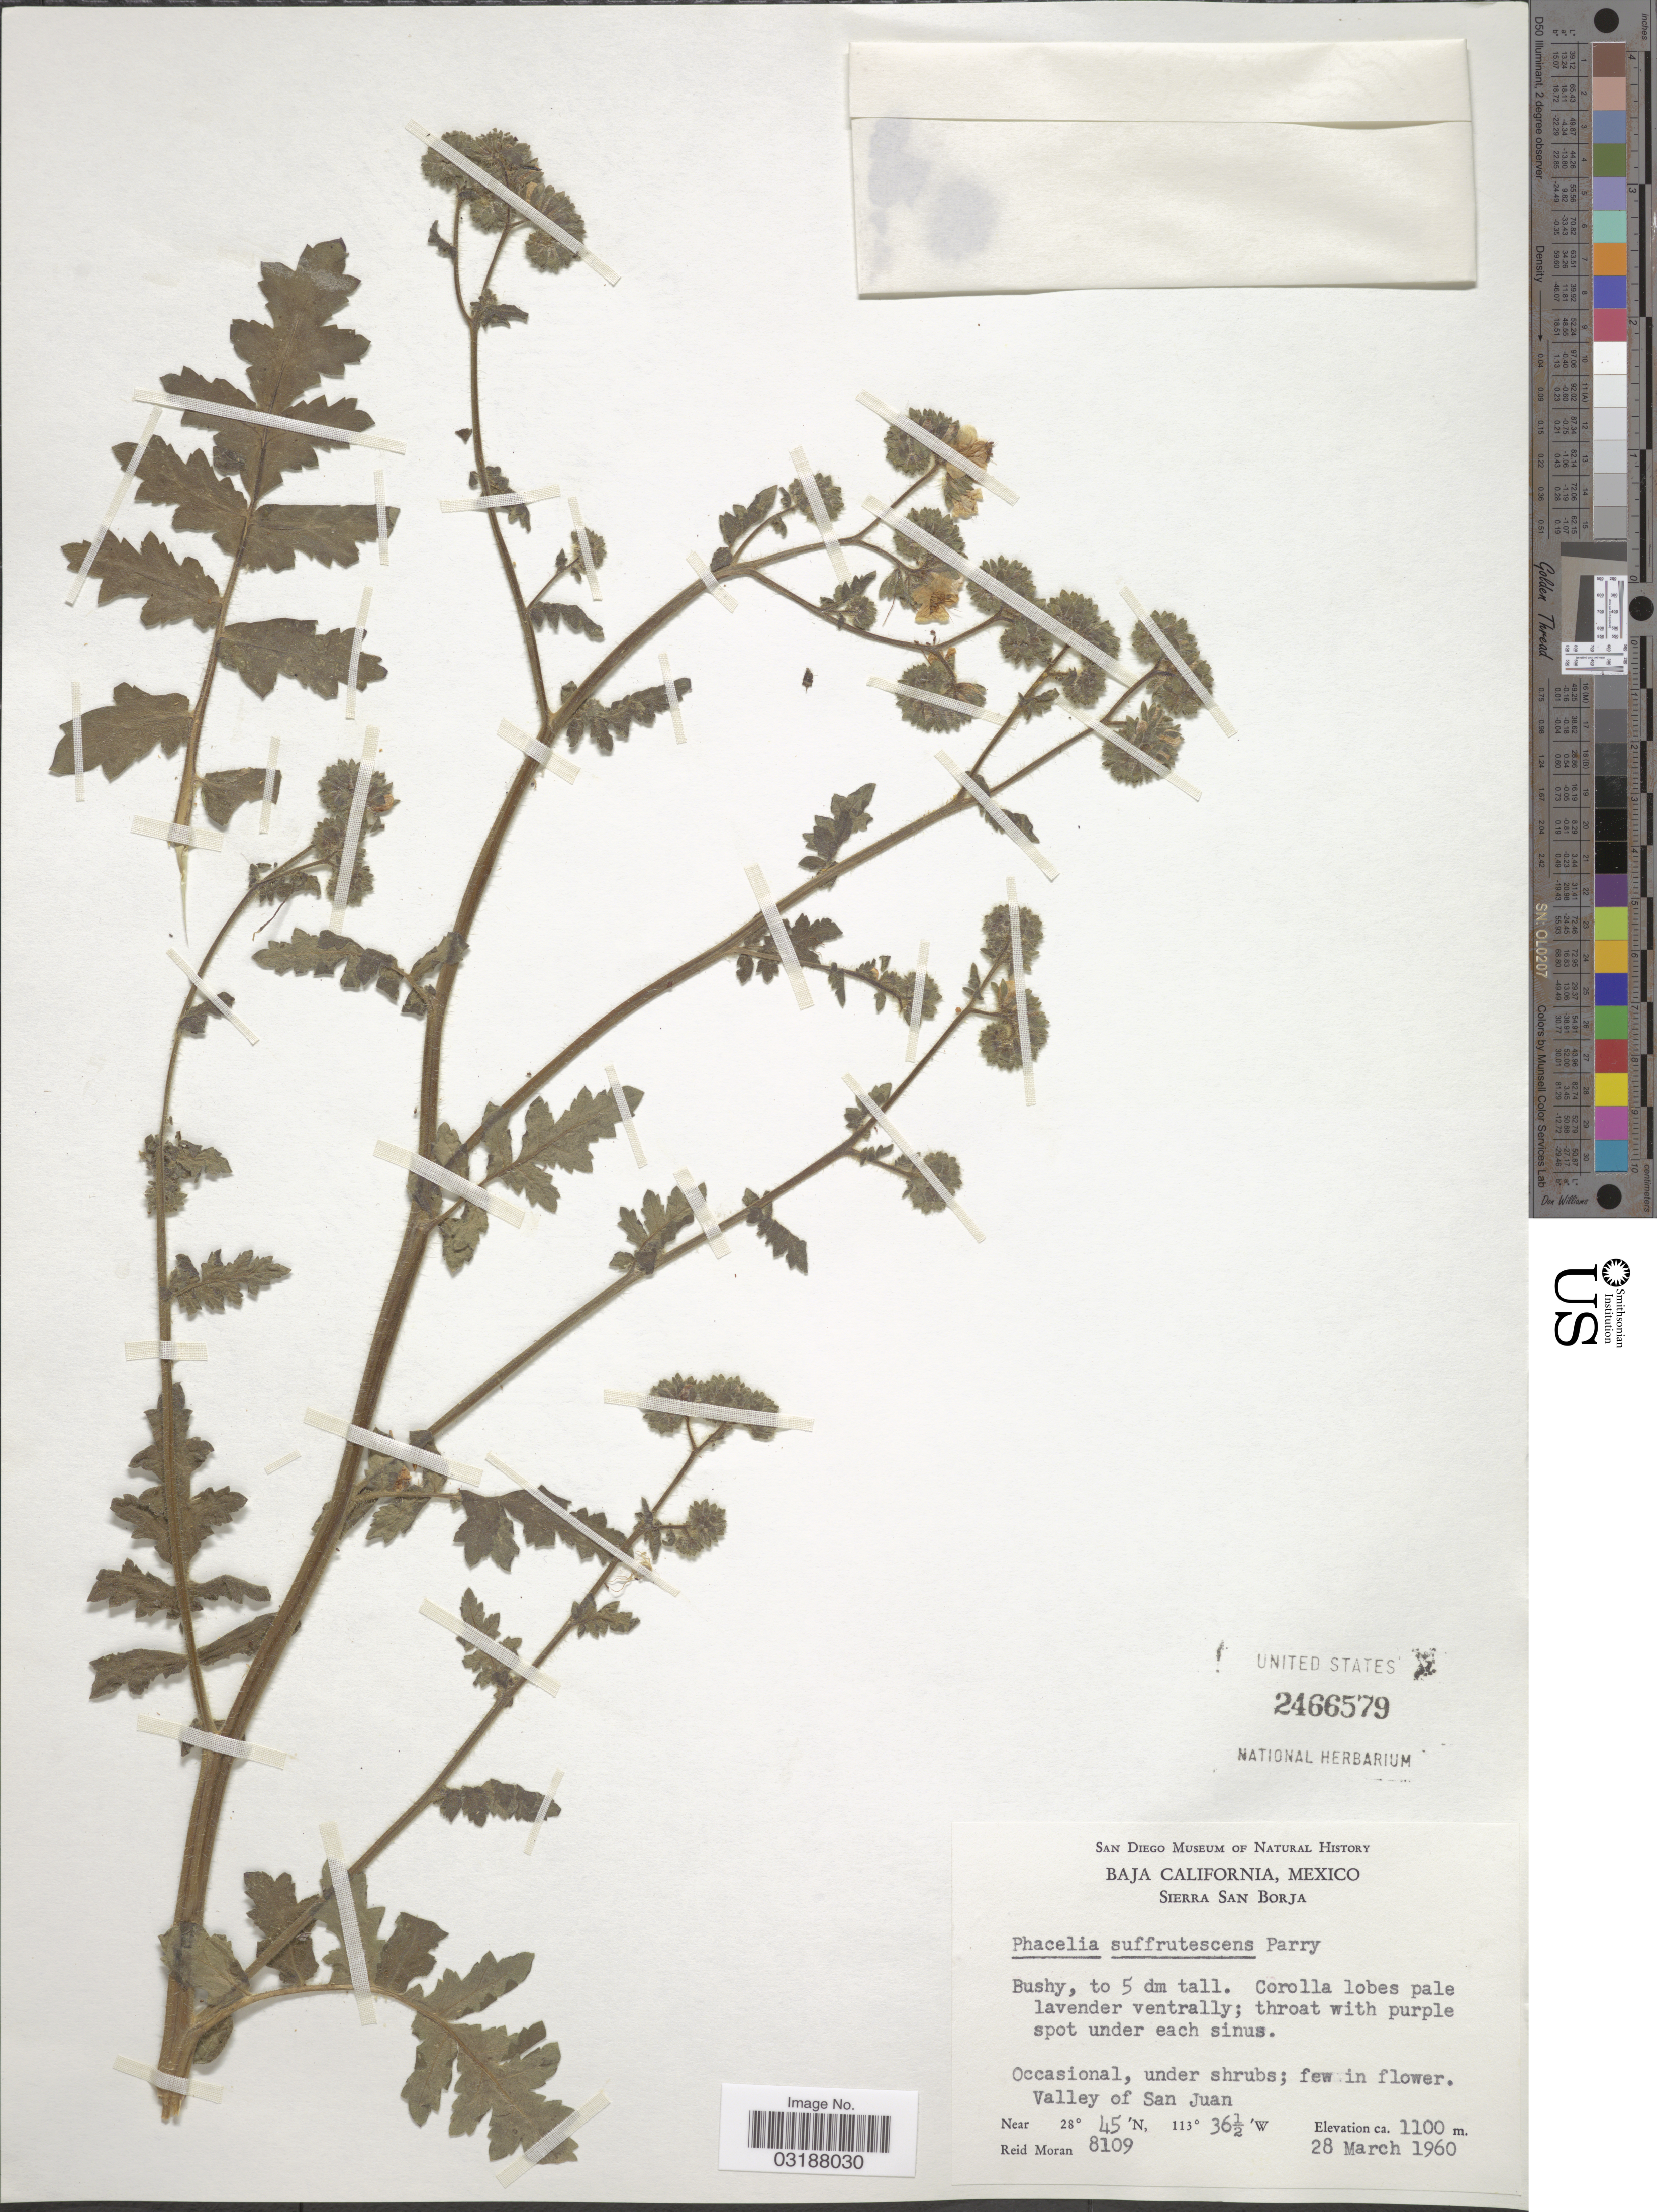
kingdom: Plantae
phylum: Tracheophyta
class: Magnoliopsida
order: Boraginales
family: Hydrophyllaceae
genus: Phacelia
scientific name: Phacelia suffrutescens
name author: Parry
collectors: R. Moran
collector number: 8109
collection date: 1960-03-28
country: Mexico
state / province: Baja California Norte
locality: Sierra San Borja, Valley of San Juan.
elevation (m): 1100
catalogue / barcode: US 2466579